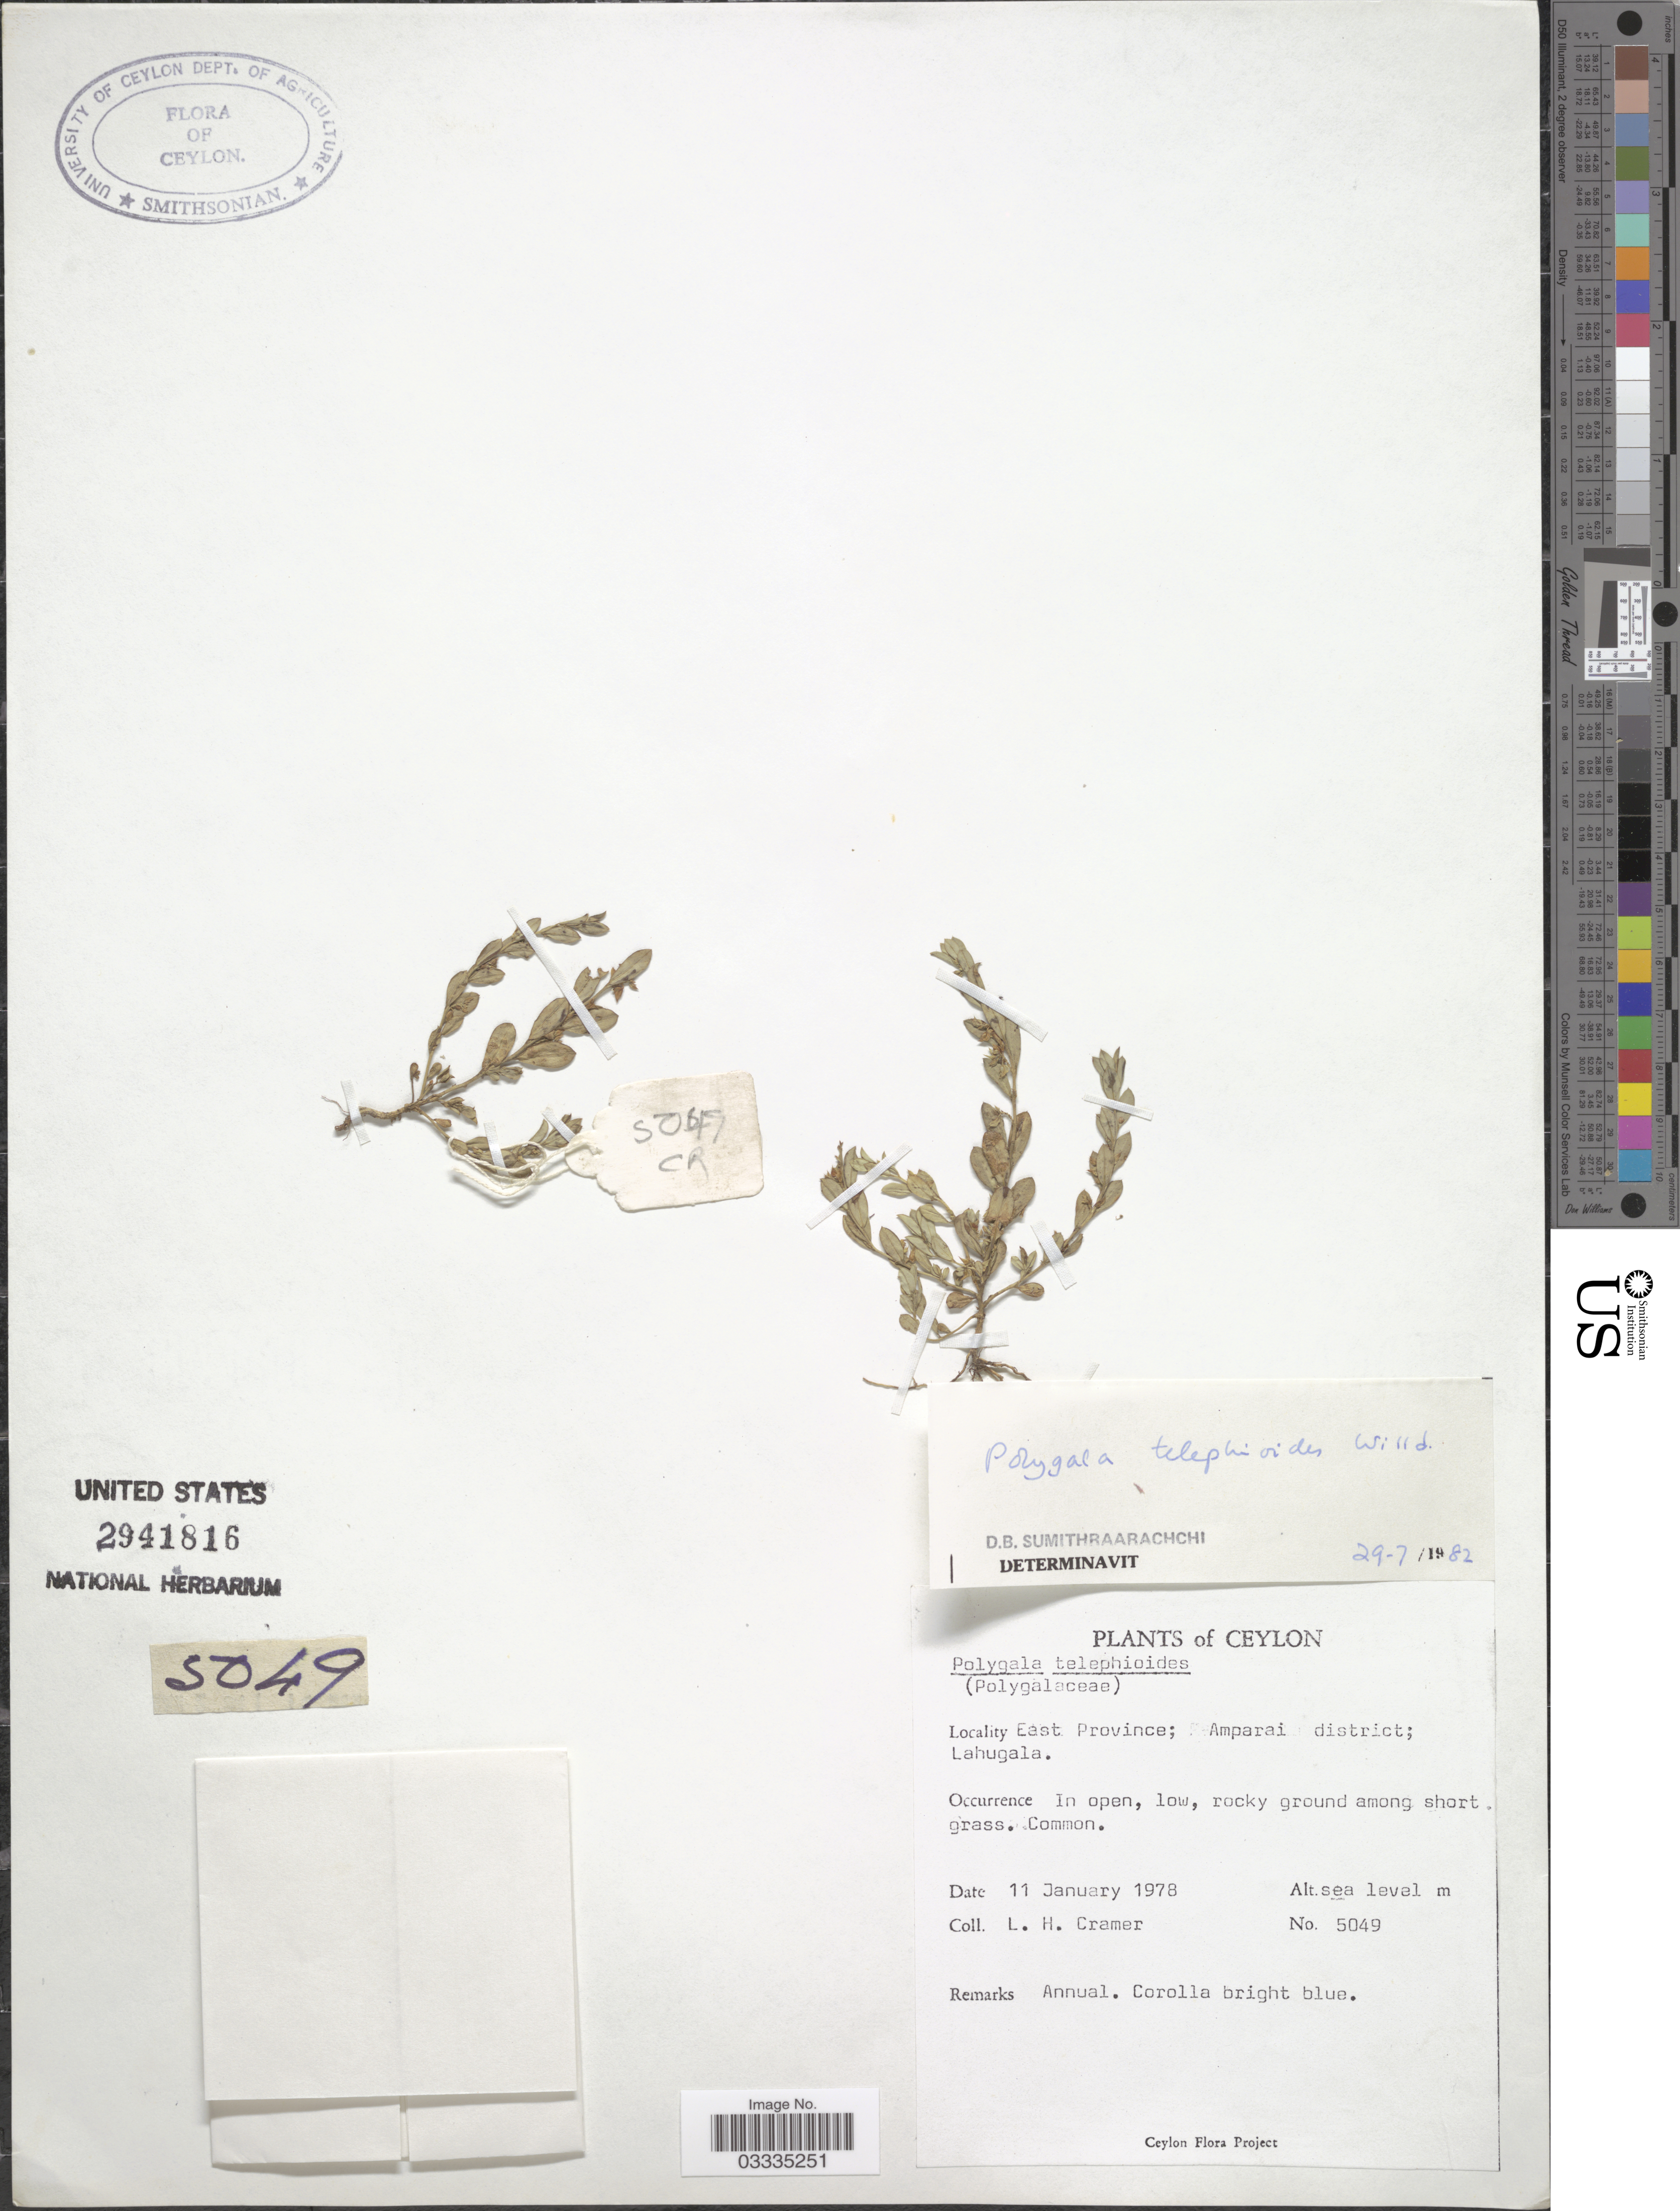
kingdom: Plantae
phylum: Tracheophyta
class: Magnoliopsida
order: Fabales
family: Polygalaceae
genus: Polygala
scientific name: Polygala telephioides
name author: Willd.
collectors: L. H. Cramer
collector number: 5049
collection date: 1978-01-11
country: Sri Lanka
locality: Ceylon. East Province; Amparai district; Lahugala.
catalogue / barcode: US 2941816